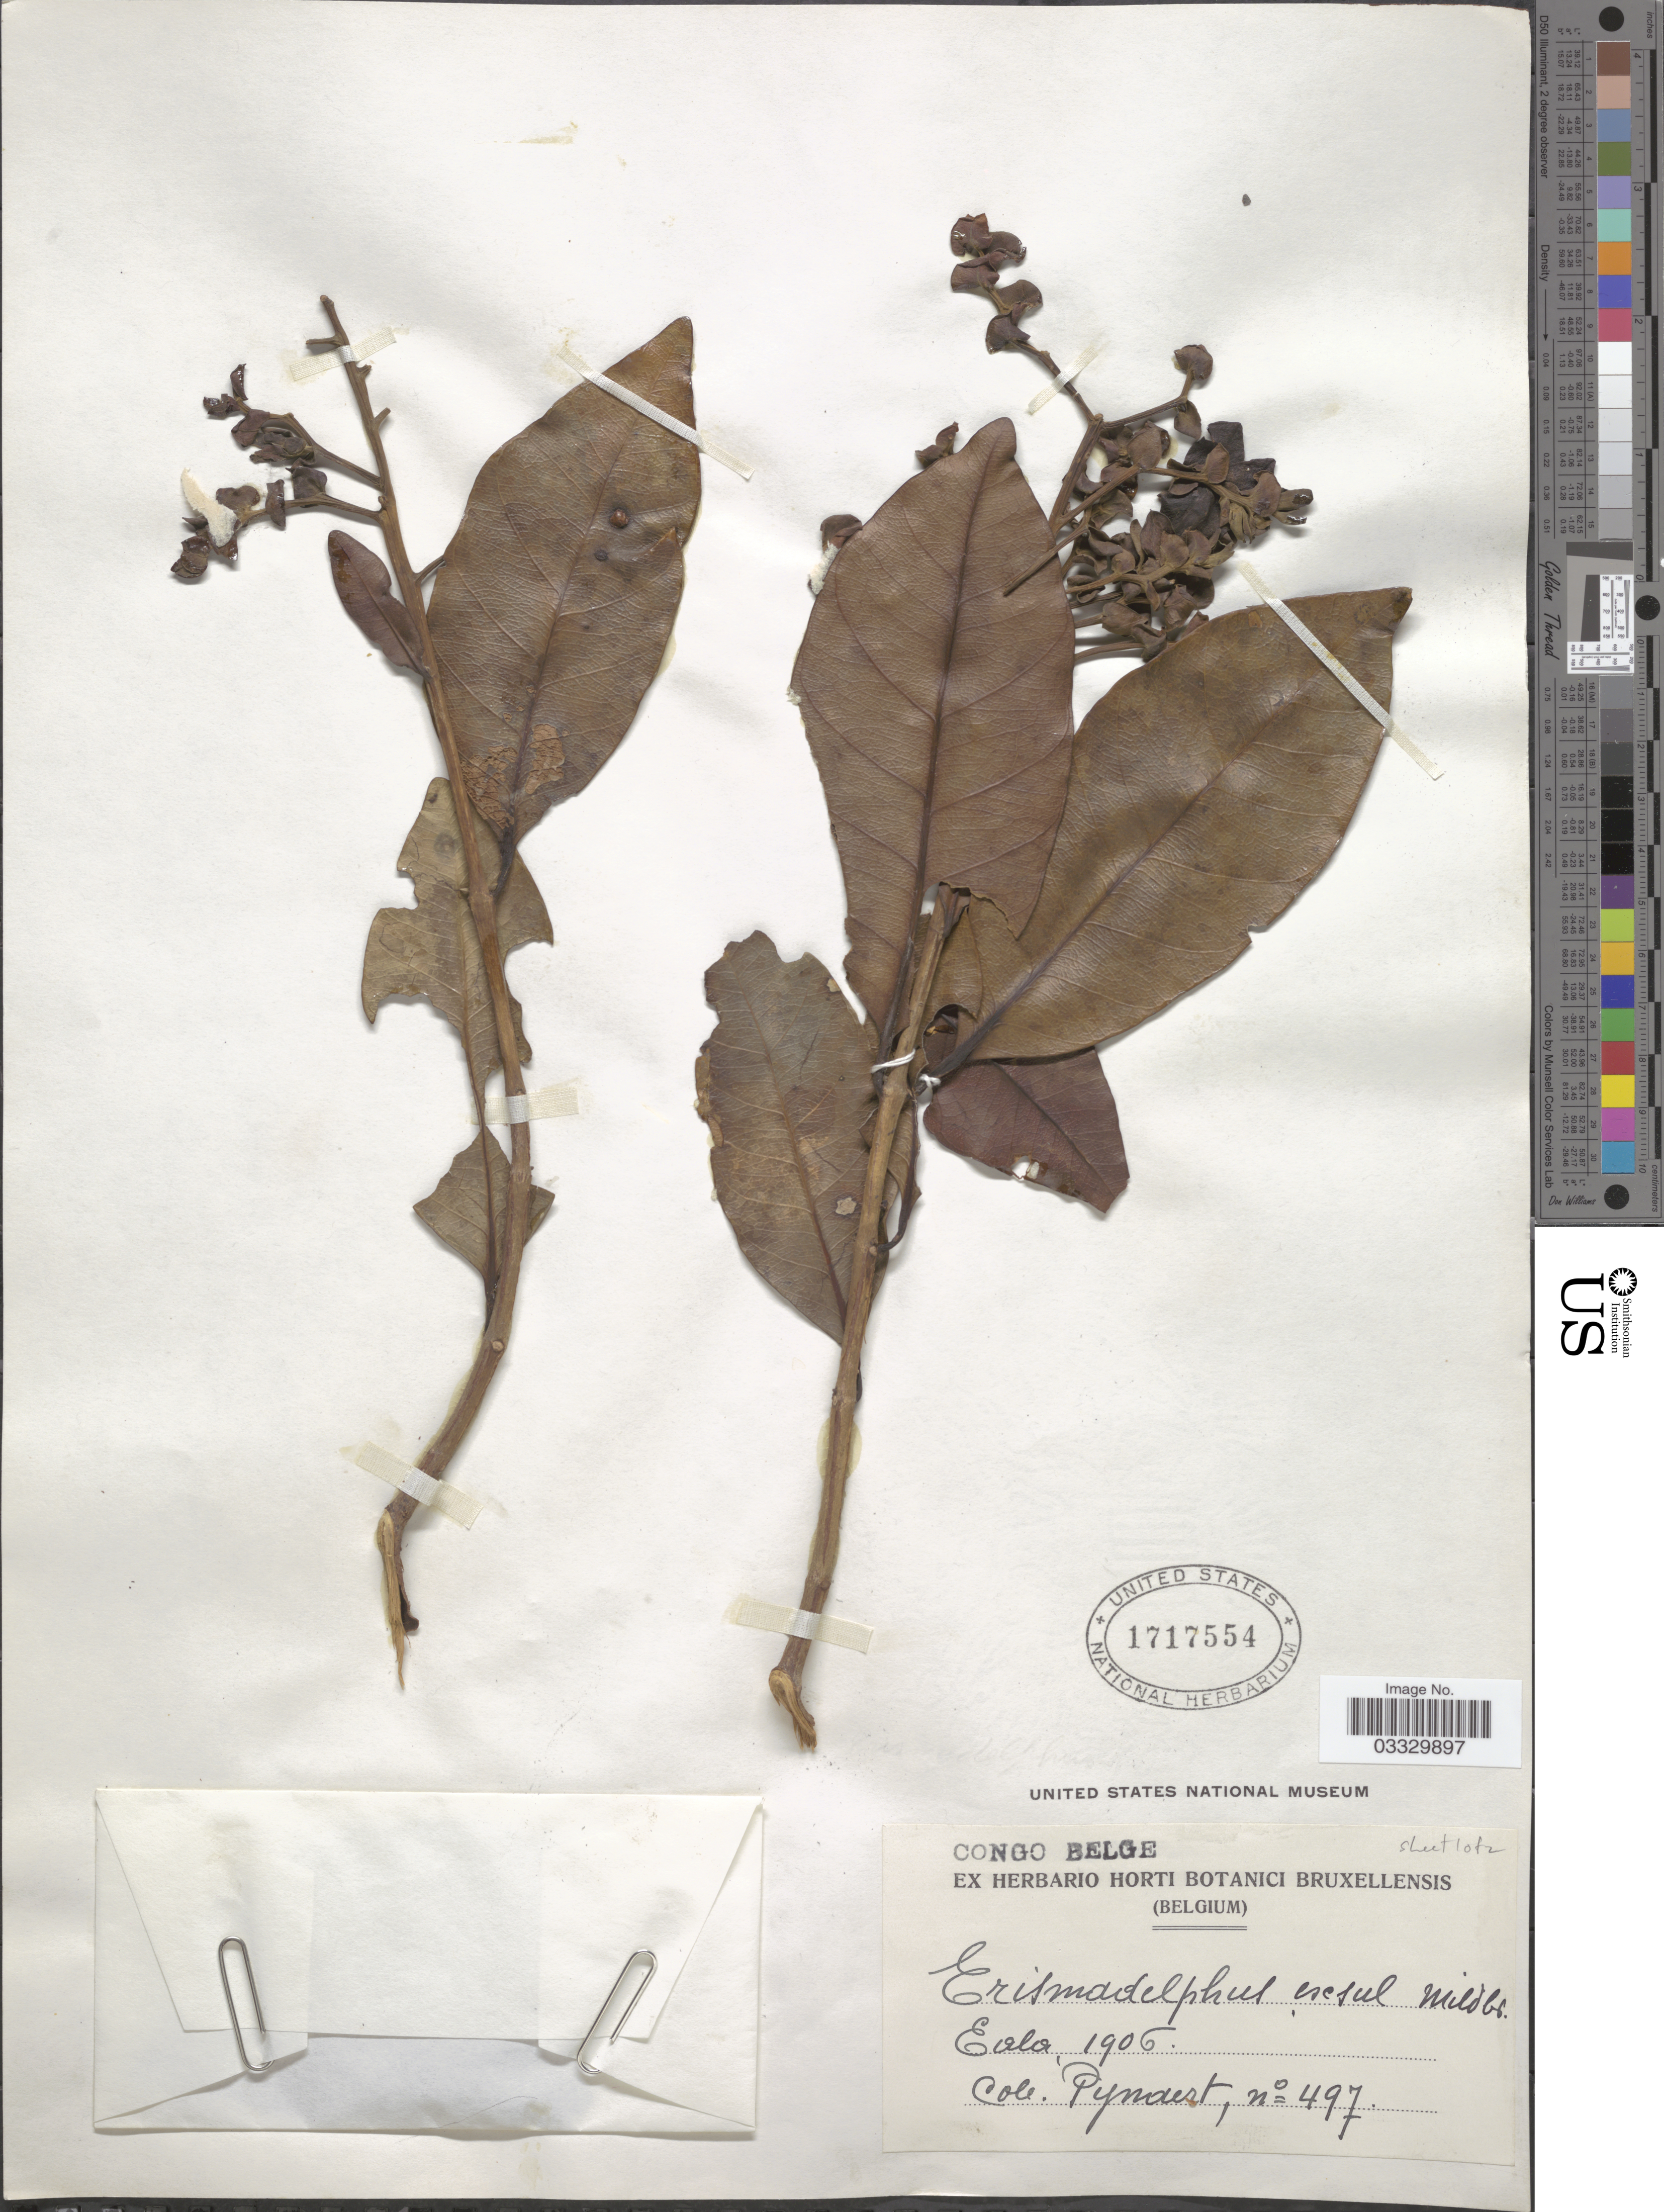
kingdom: Plantae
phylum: Tracheophyta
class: Magnoliopsida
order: Myrtales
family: Vochysiaceae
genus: Erismadelphus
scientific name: Erismadelphus exsul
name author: Mildbr.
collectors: Pynaert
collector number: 497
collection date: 1906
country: Congo, Democratic Republic of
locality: Congo Belge. Eala.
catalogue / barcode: US 1717554